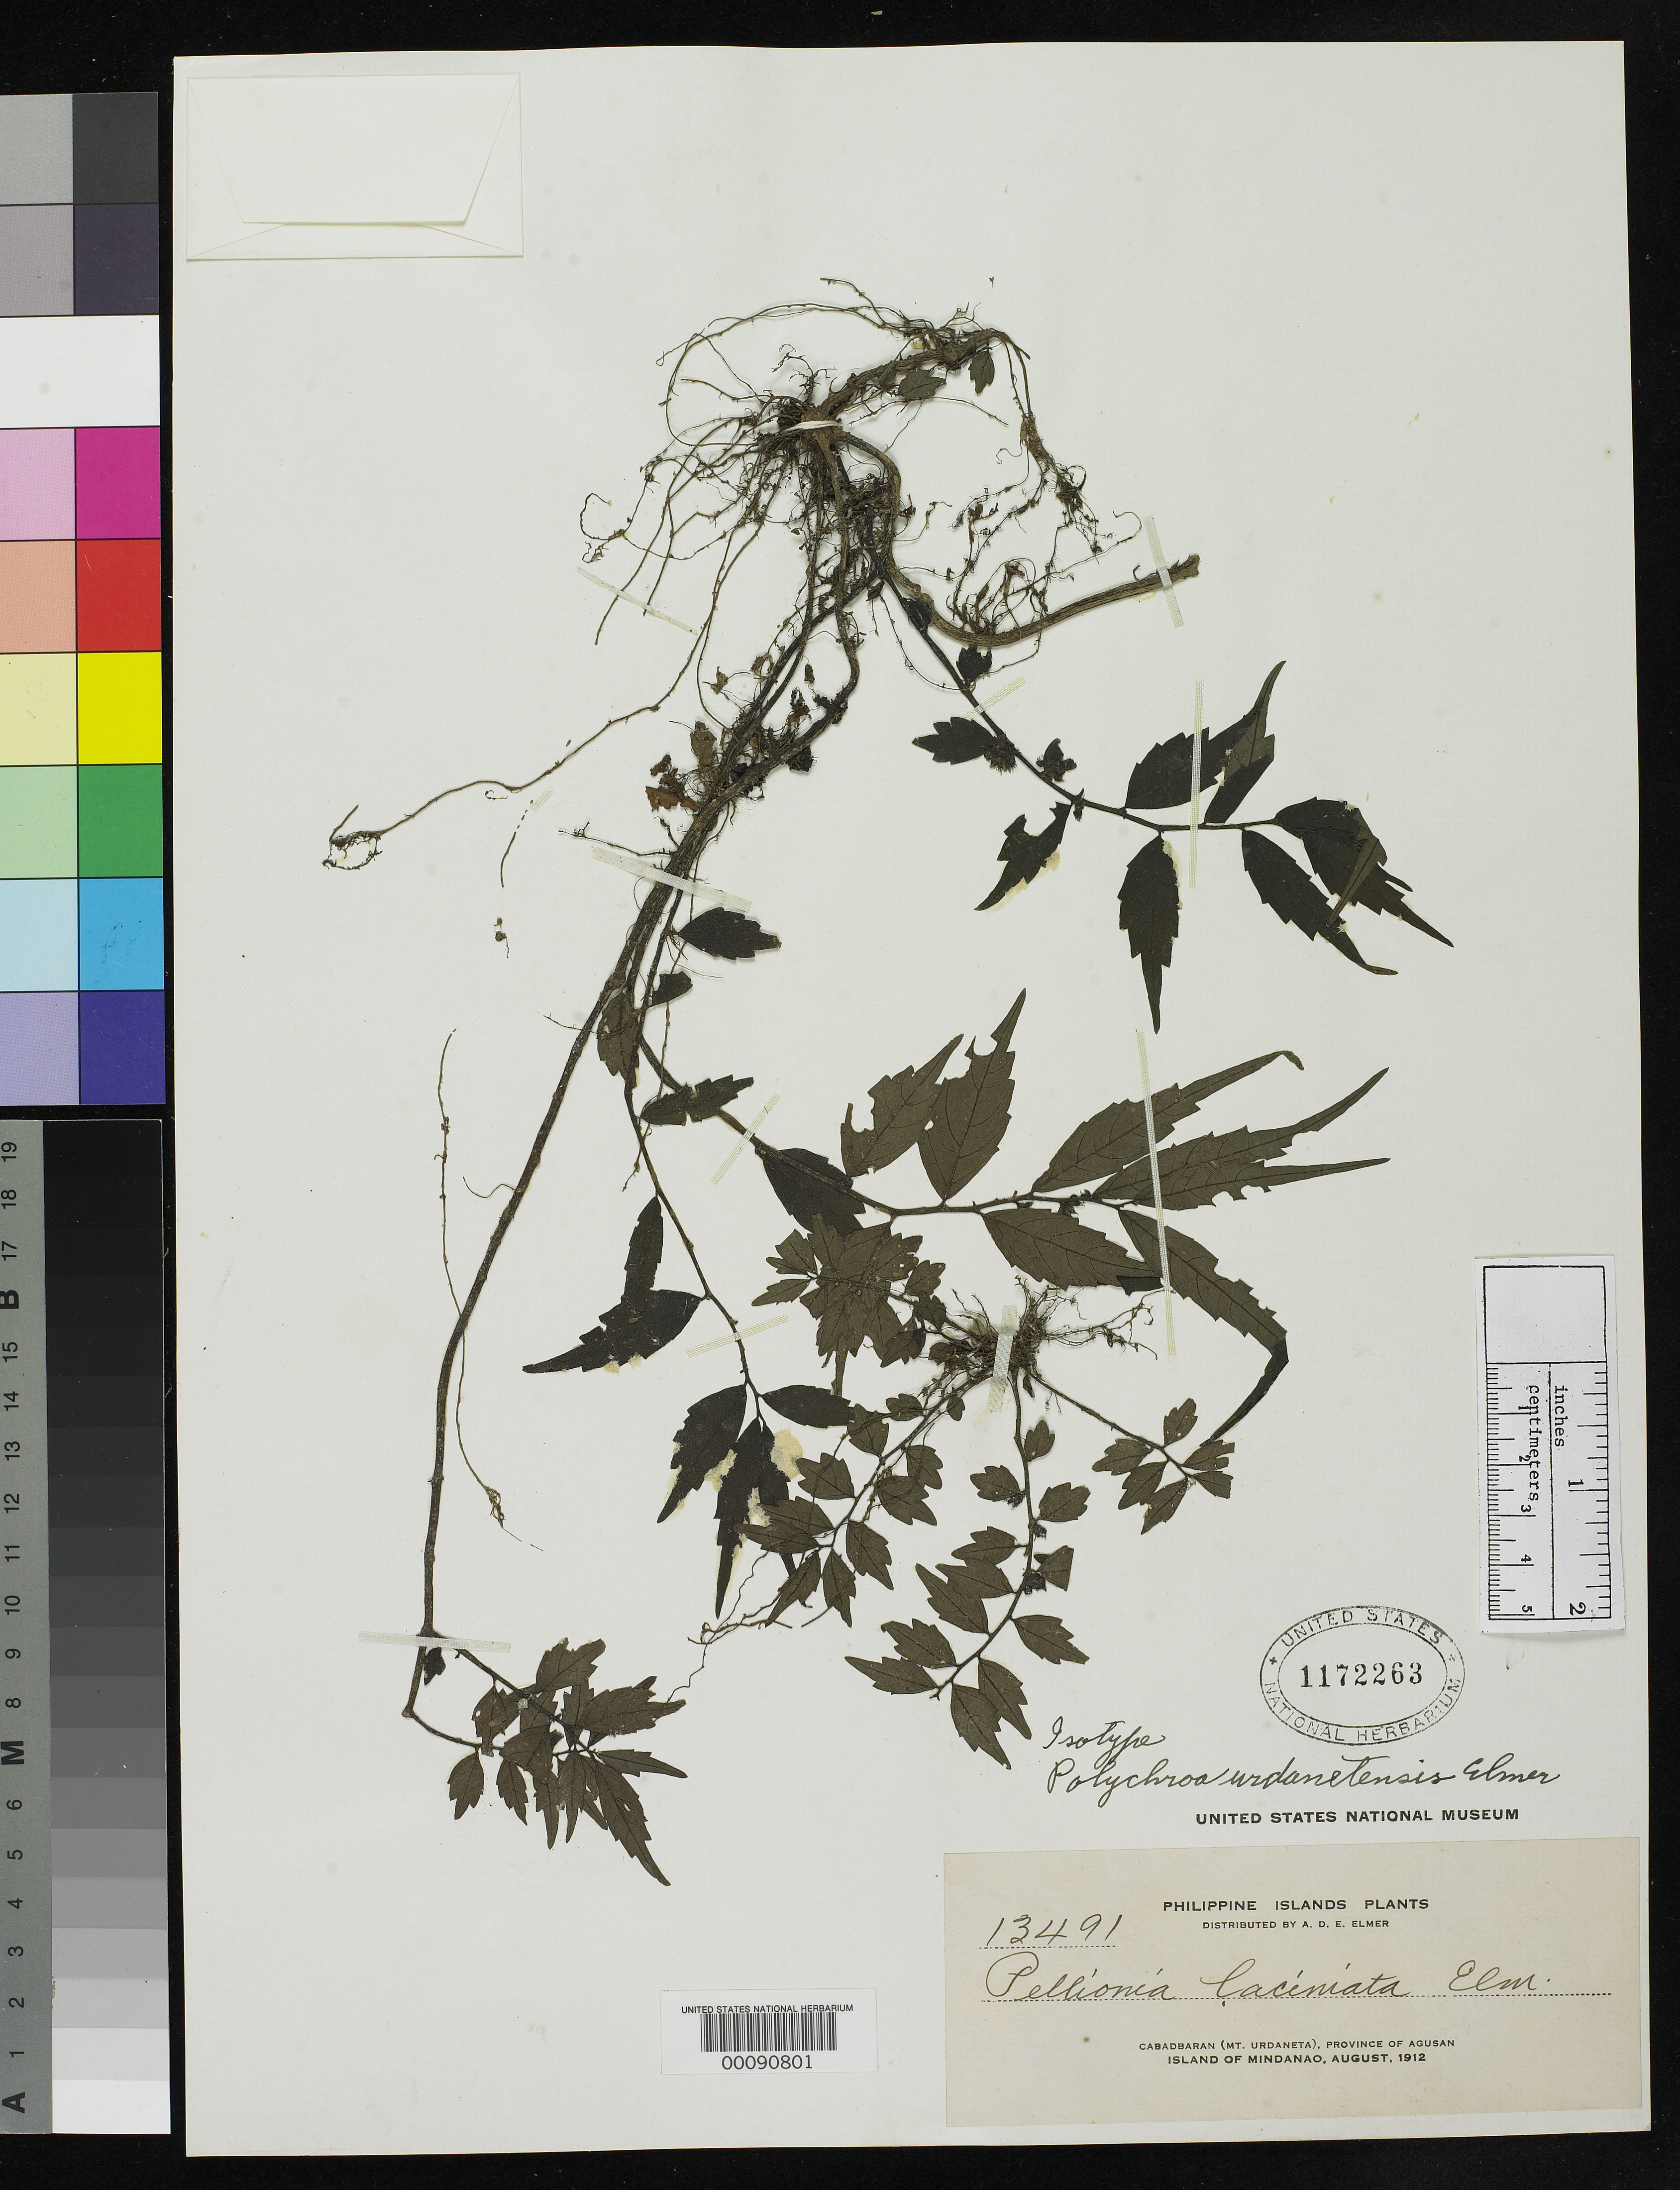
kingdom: Plantae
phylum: Tracheophyta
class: Magnoliopsida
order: Rosales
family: Urticaceae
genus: Polychroa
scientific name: Polychroa urdanetensis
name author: Elmer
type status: Isotype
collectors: A. D. E. Elmer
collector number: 13491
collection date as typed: Aug 1912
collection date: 1912-08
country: Philippines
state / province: Caraga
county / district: Agusan del Norte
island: Mindanao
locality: Cabadbaran (Mt. Urdaneta), Province of Agusan, Island of Mindanao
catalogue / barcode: US 1172263